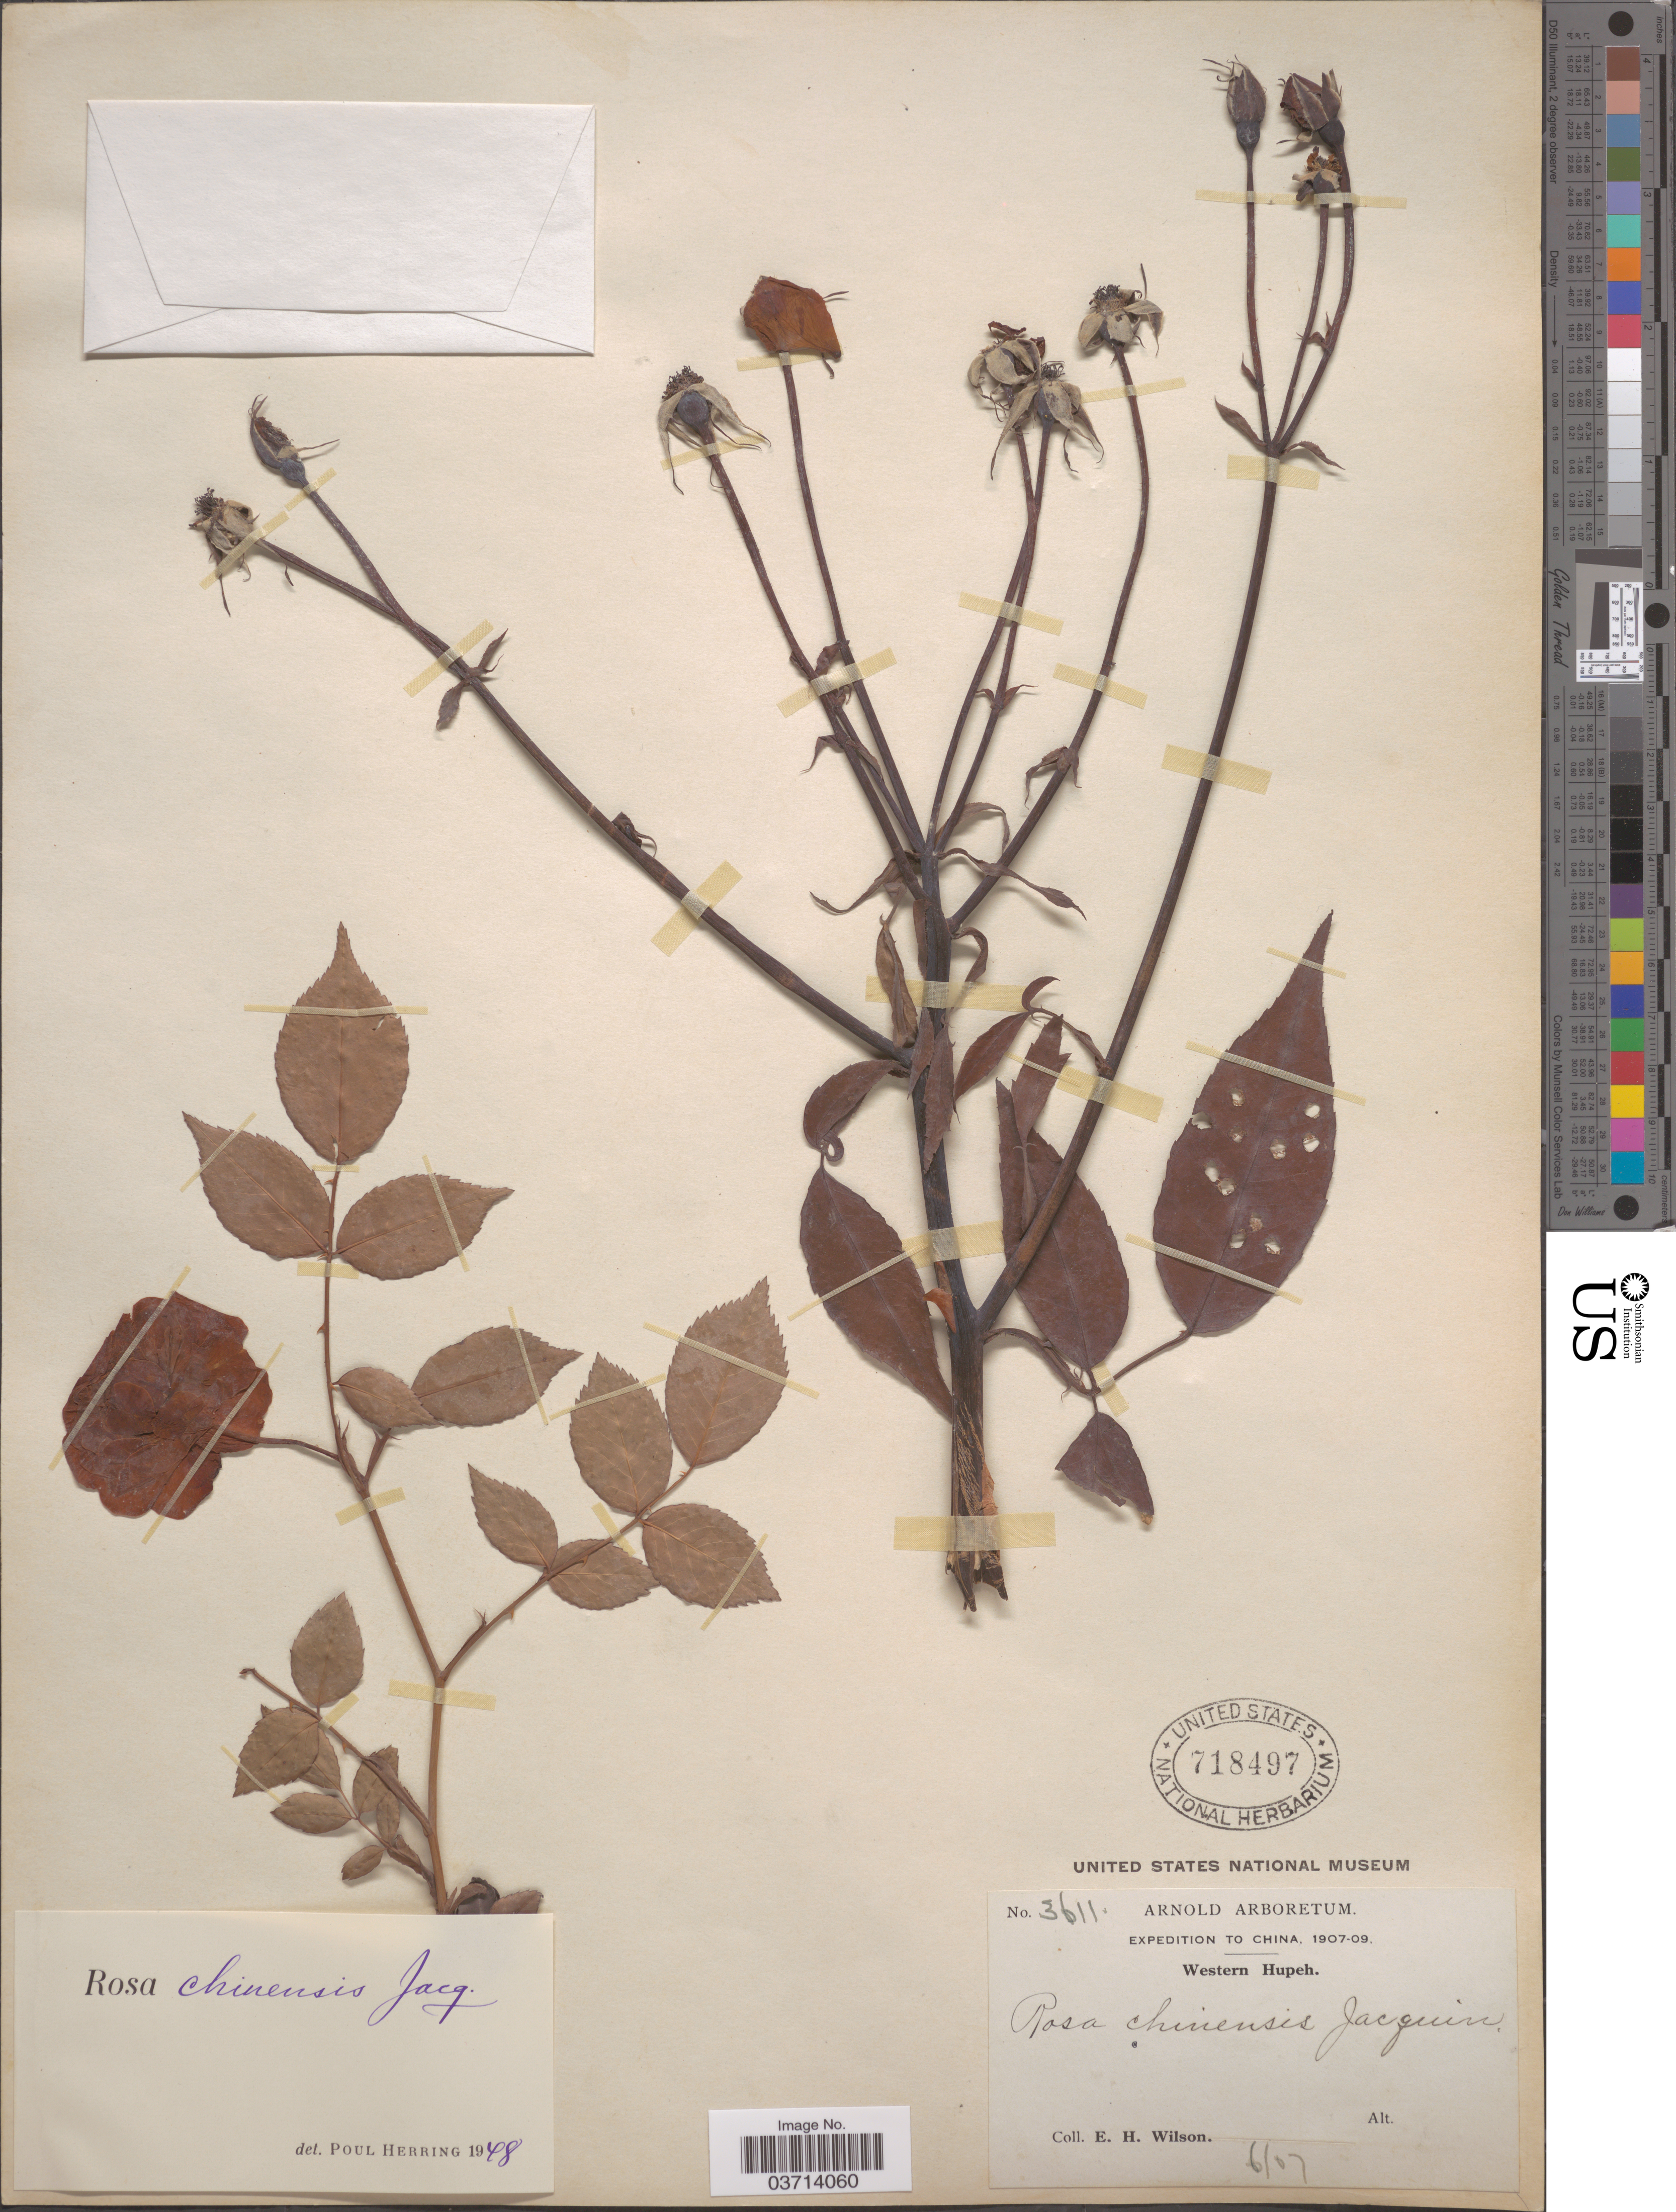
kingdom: Plantae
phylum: Tracheophyta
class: Magnoliopsida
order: Rosales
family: Rosaceae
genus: Rosa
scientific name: Rosa chinensis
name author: Jacq.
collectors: E. Wilson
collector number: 3611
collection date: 1907-06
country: China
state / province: Hubei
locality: Western Hupeh.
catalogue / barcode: US 718497